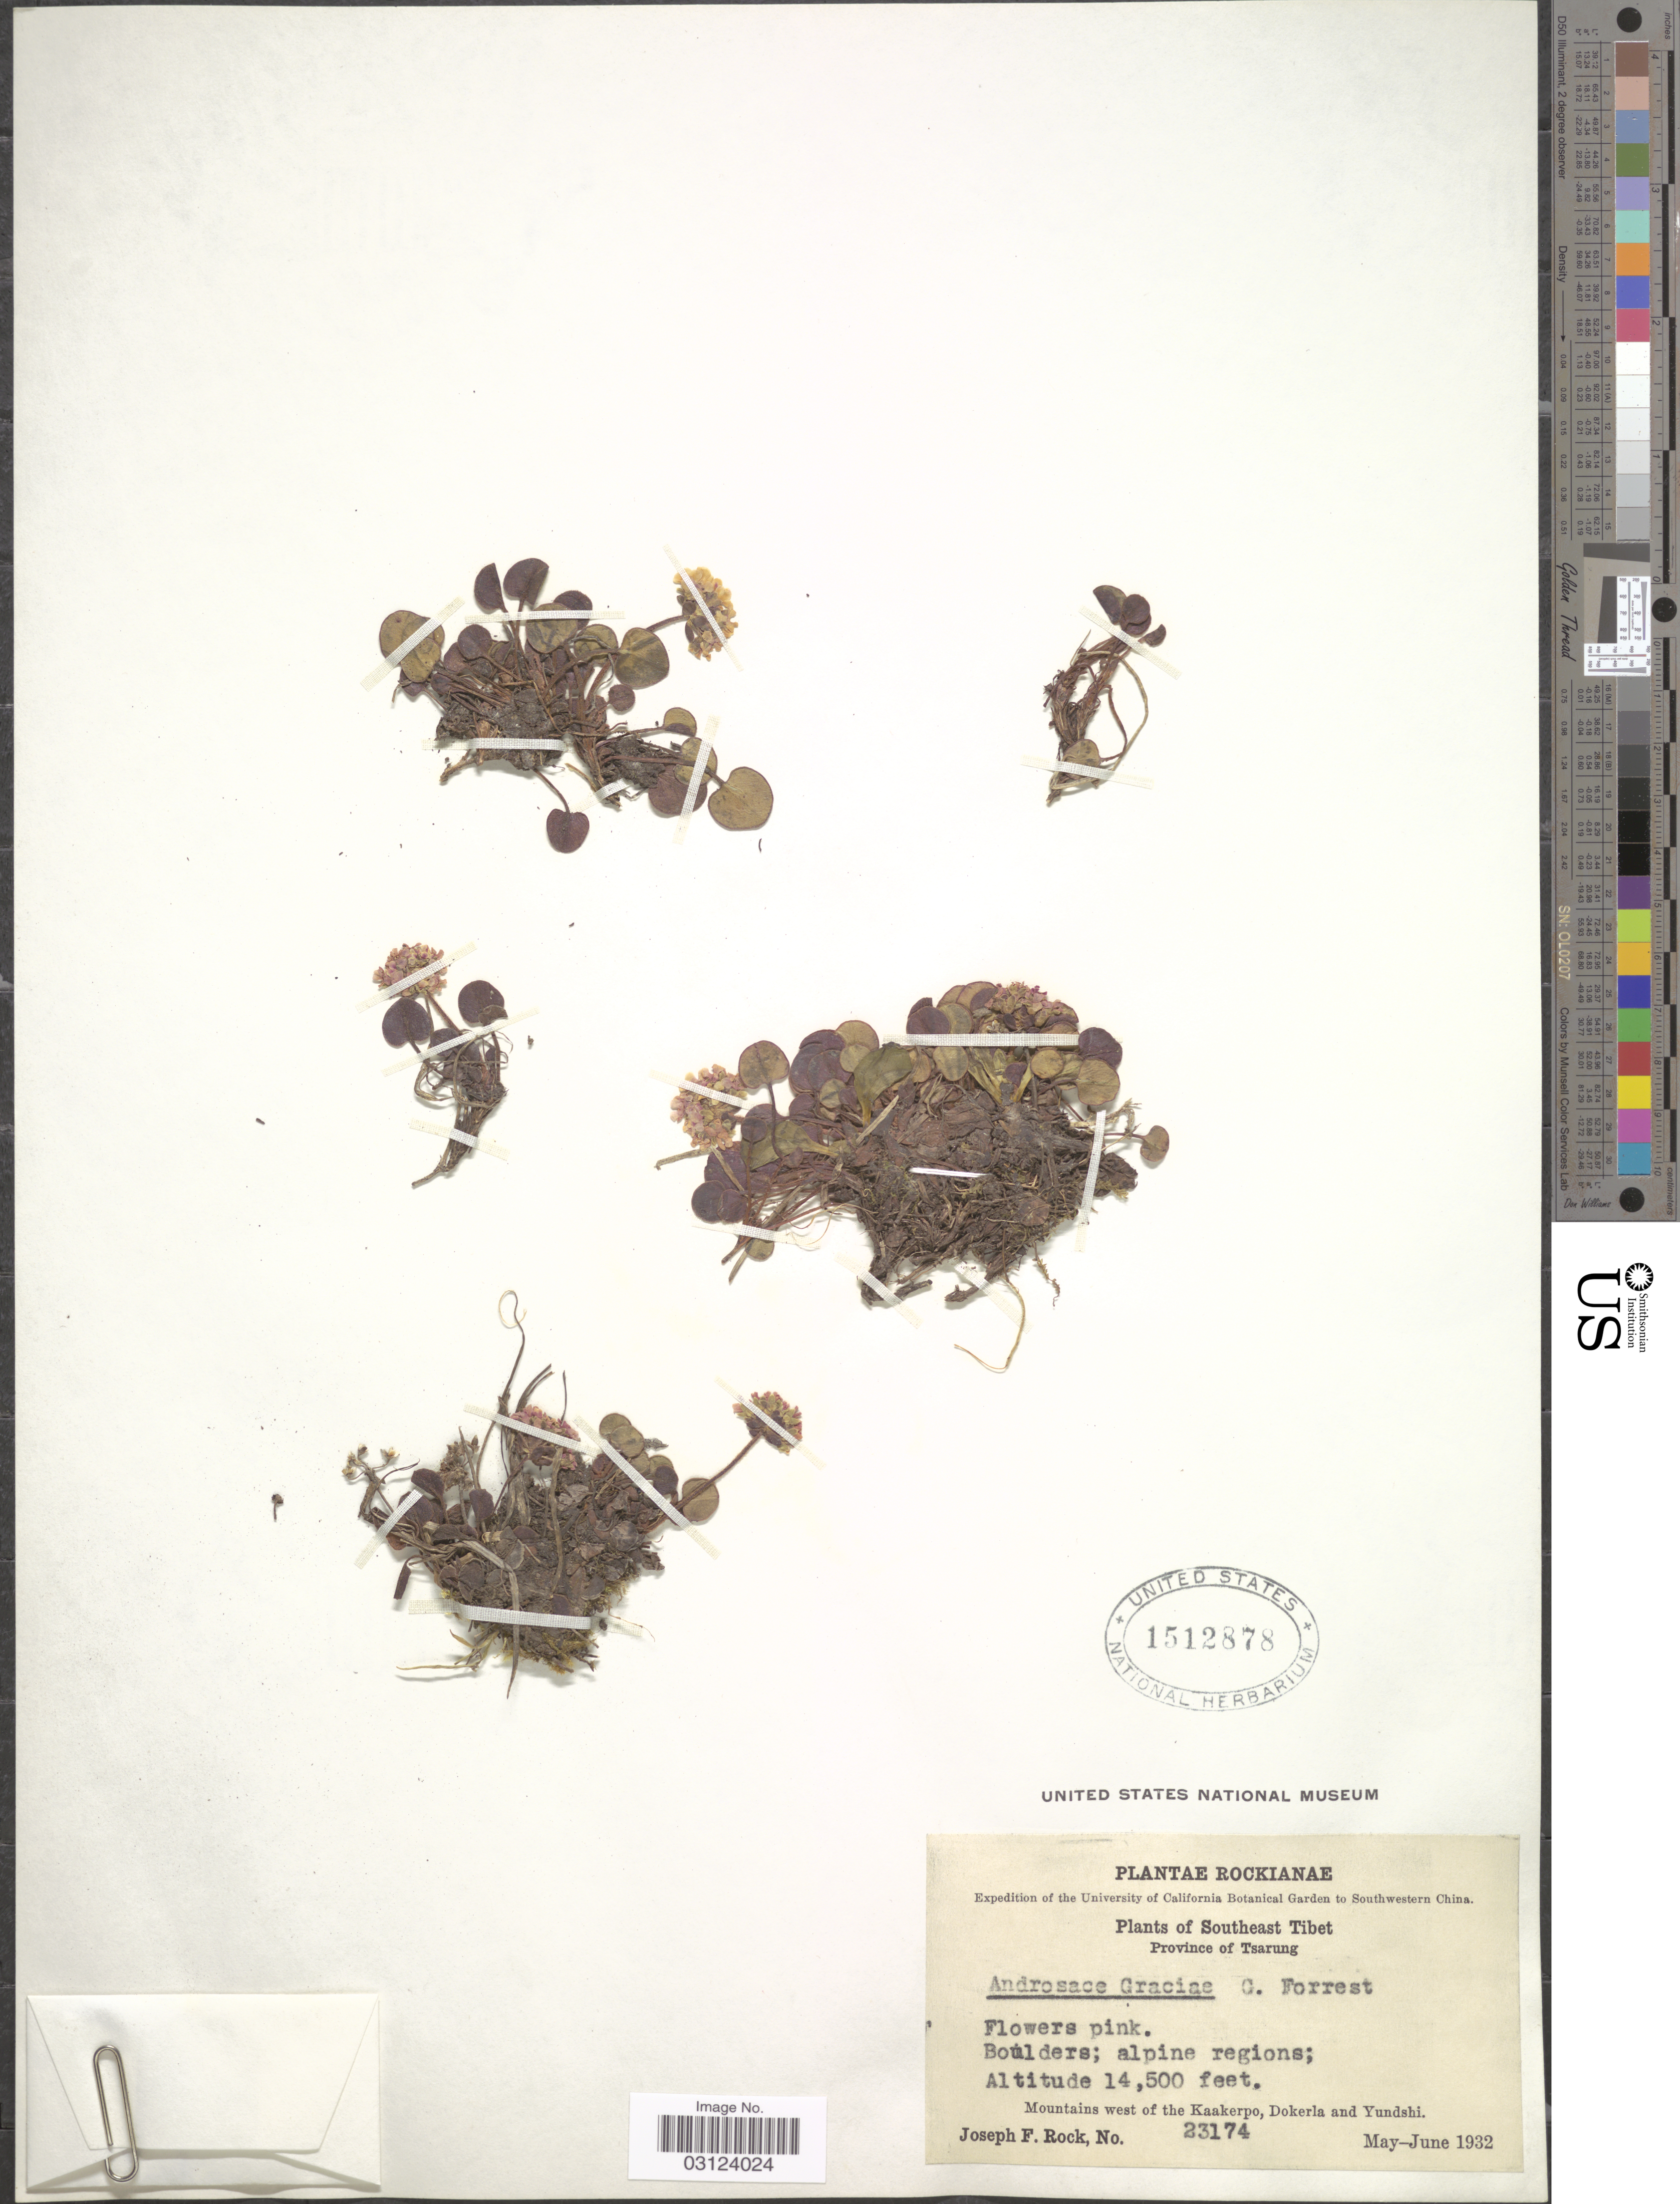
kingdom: Plantae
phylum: Tracheophyta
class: Magnoliopsida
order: Ericales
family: Primulaceae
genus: Androsace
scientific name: Androsace graceae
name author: Forrest ex W.W. Sm.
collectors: J. F. Rock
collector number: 23174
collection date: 1932-05/1932-06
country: China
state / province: Xizang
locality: Southeast Tibet, Province of Tsarung, Mountains west of the Kaakerop, Dokerla and Yundshi, Southwestern China.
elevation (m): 4420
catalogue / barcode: US 1512878